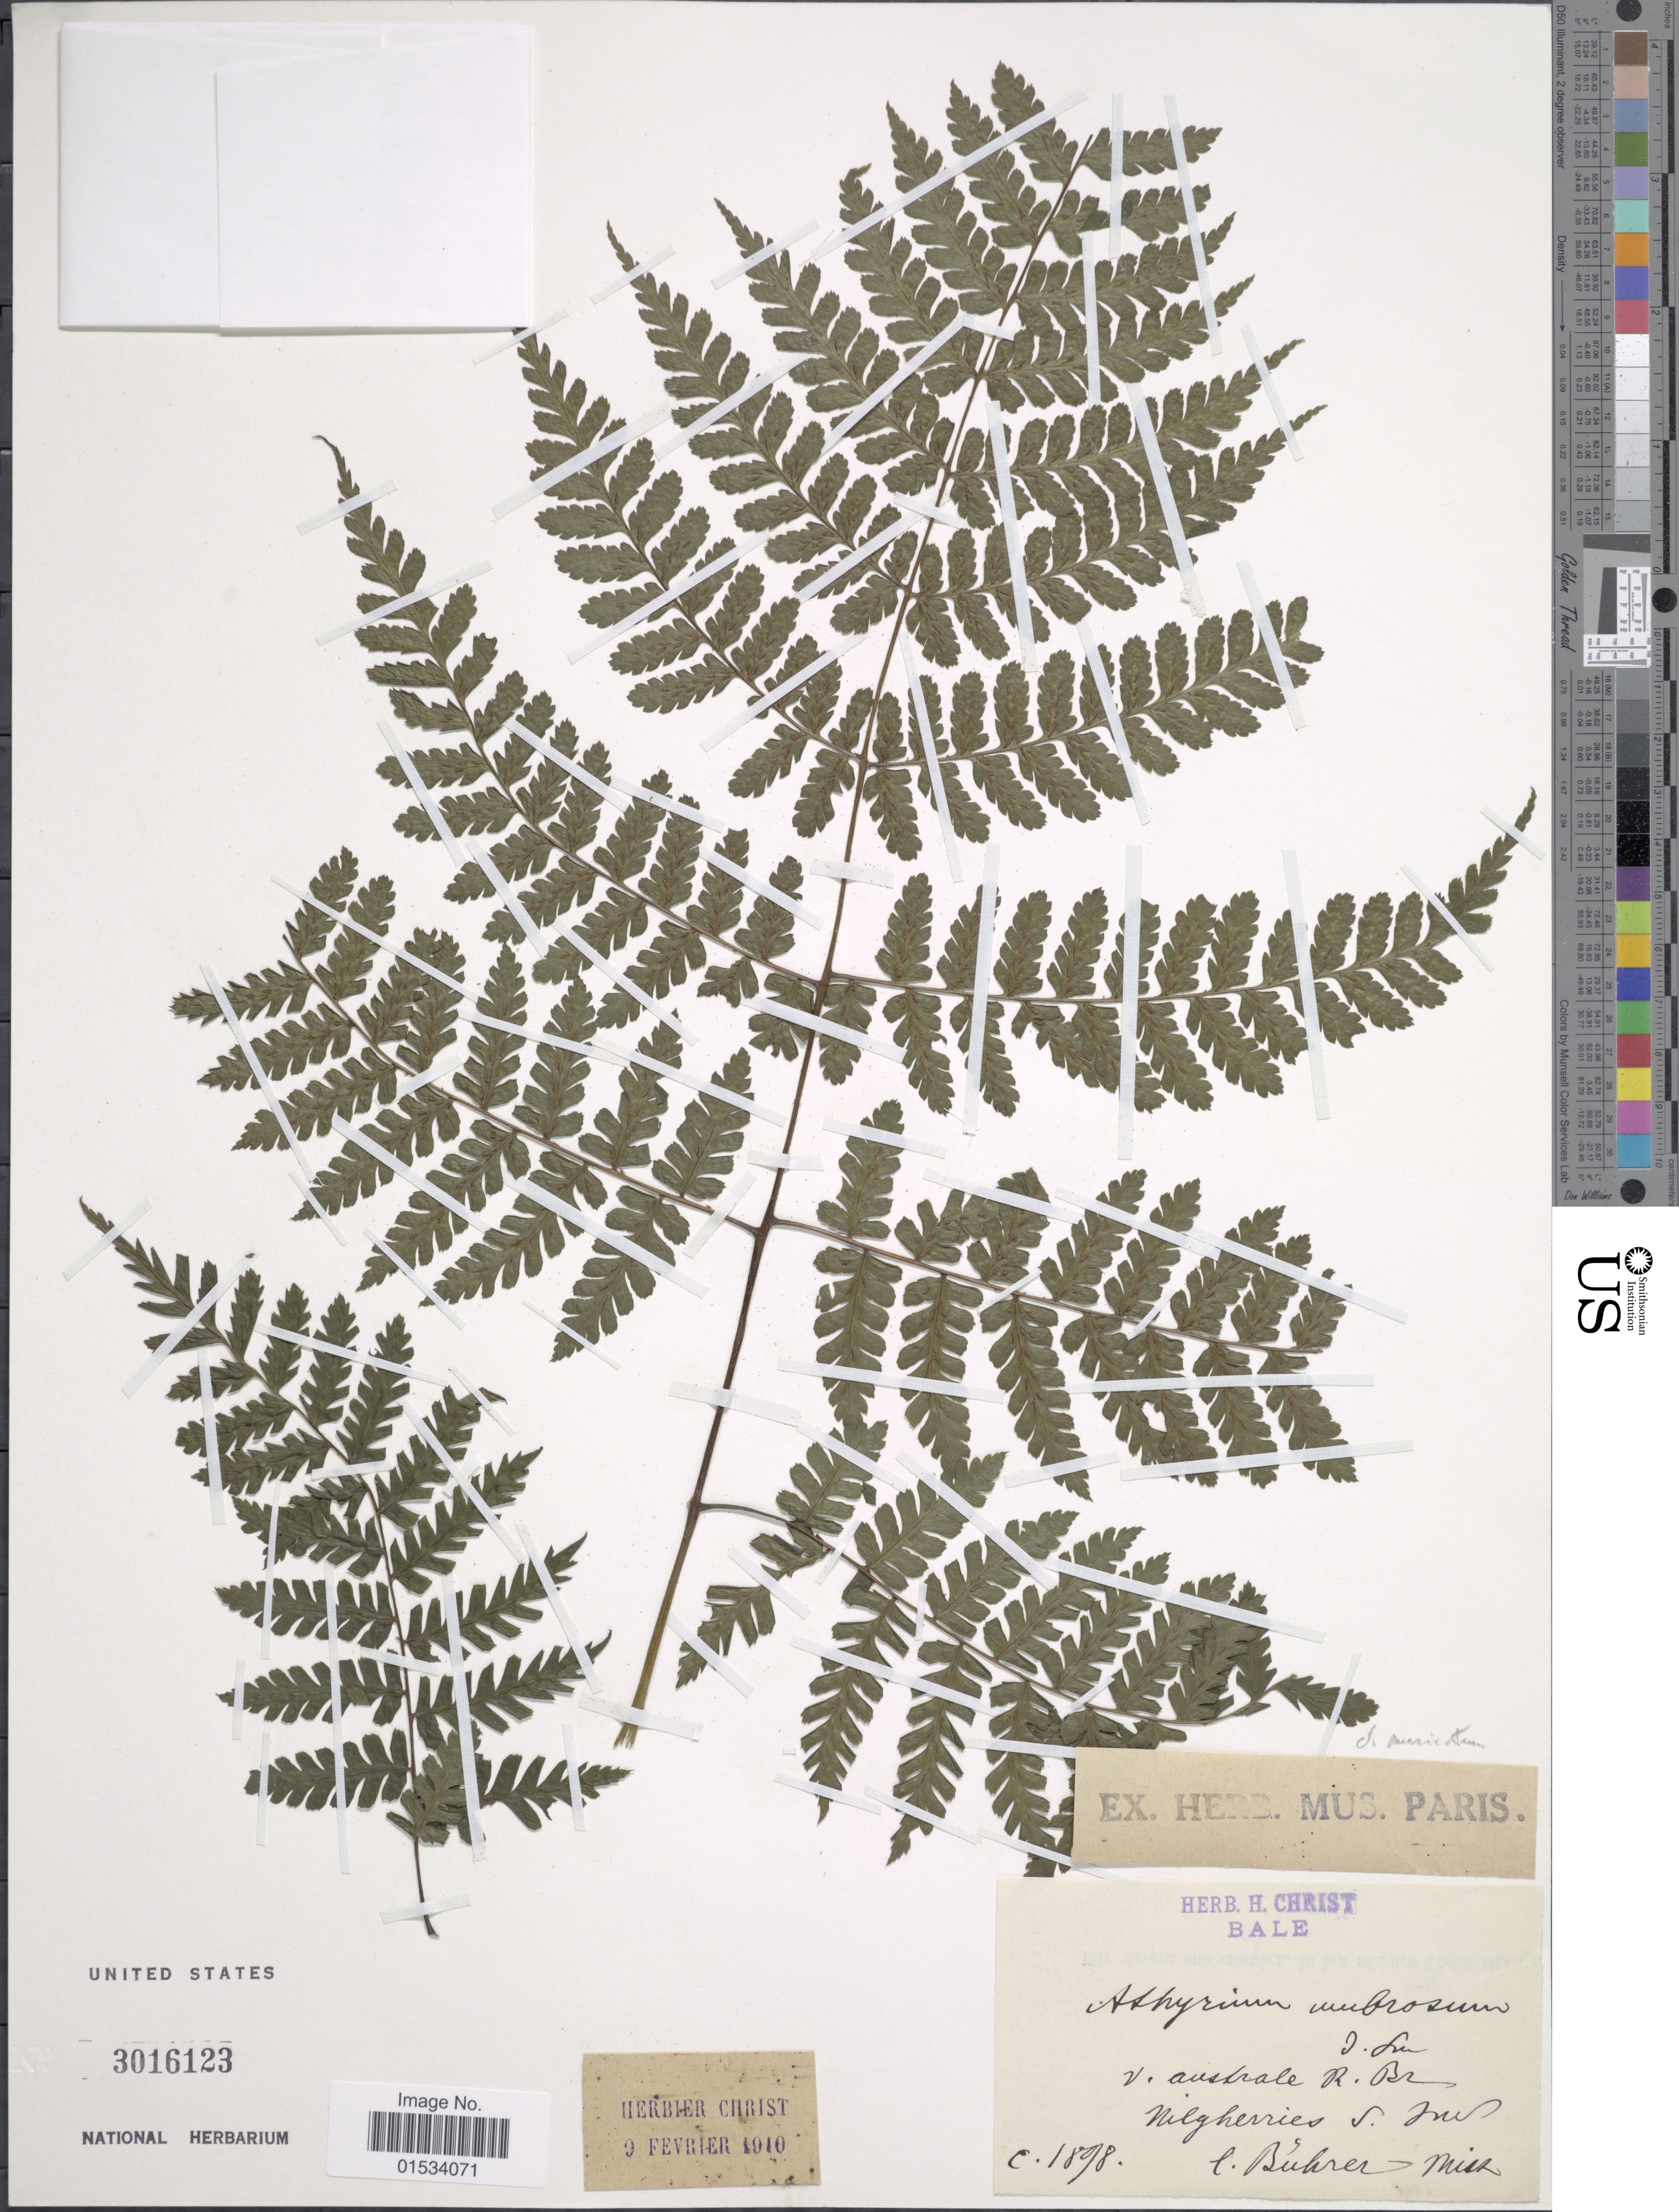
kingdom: Plantae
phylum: Tracheophyta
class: Polypodiopsida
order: Polypodiales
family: Athyriaceae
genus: Diplazium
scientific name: Diplazium muricatum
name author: (Mett.) Alderw.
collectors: L. Buhrer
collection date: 1898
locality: V. australe, Nilgherries v. nul [interpreted]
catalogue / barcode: US 3016123